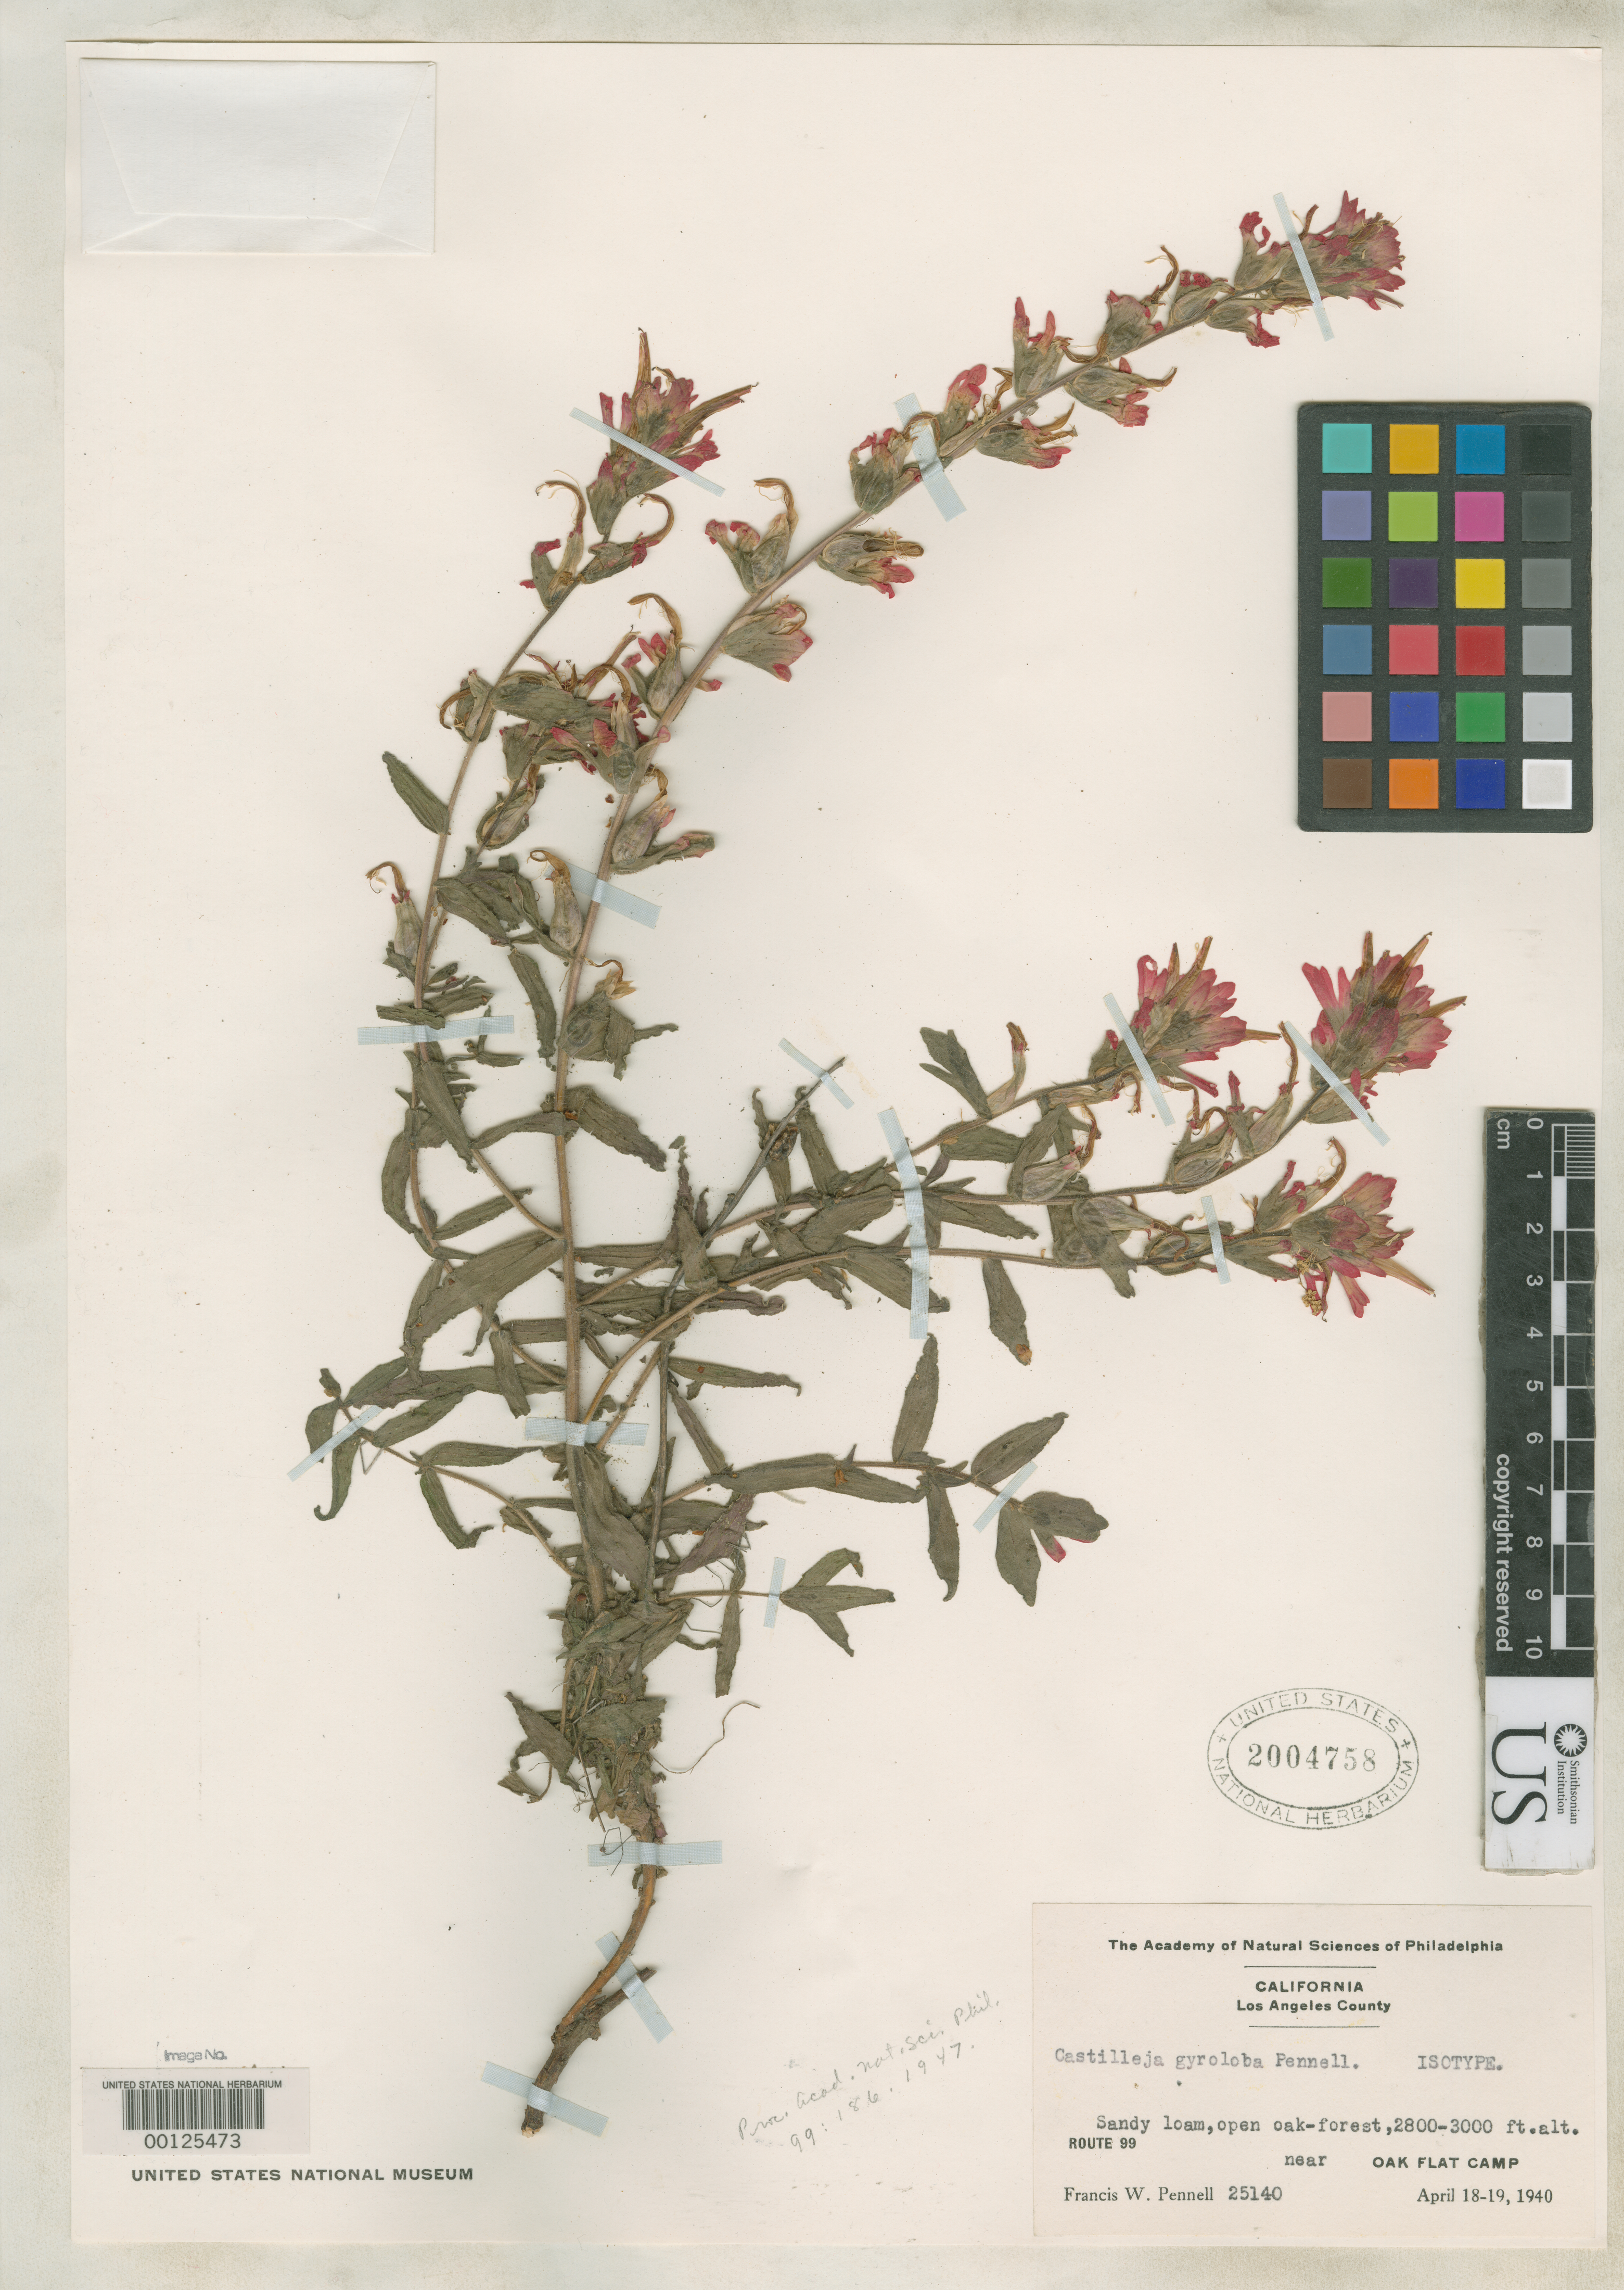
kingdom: Plantae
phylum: Tracheophyta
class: Magnoliopsida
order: Lamiales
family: Orobanchaceae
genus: Castilleja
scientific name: Castilleja gyroloba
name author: Pennell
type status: Isotype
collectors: F. W. Pennell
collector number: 25140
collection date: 1940-04-18/1940-04-19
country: United States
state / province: California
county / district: Los Angeles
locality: Route 99, near Oak Flat Camp.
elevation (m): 853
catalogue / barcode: US 2004758